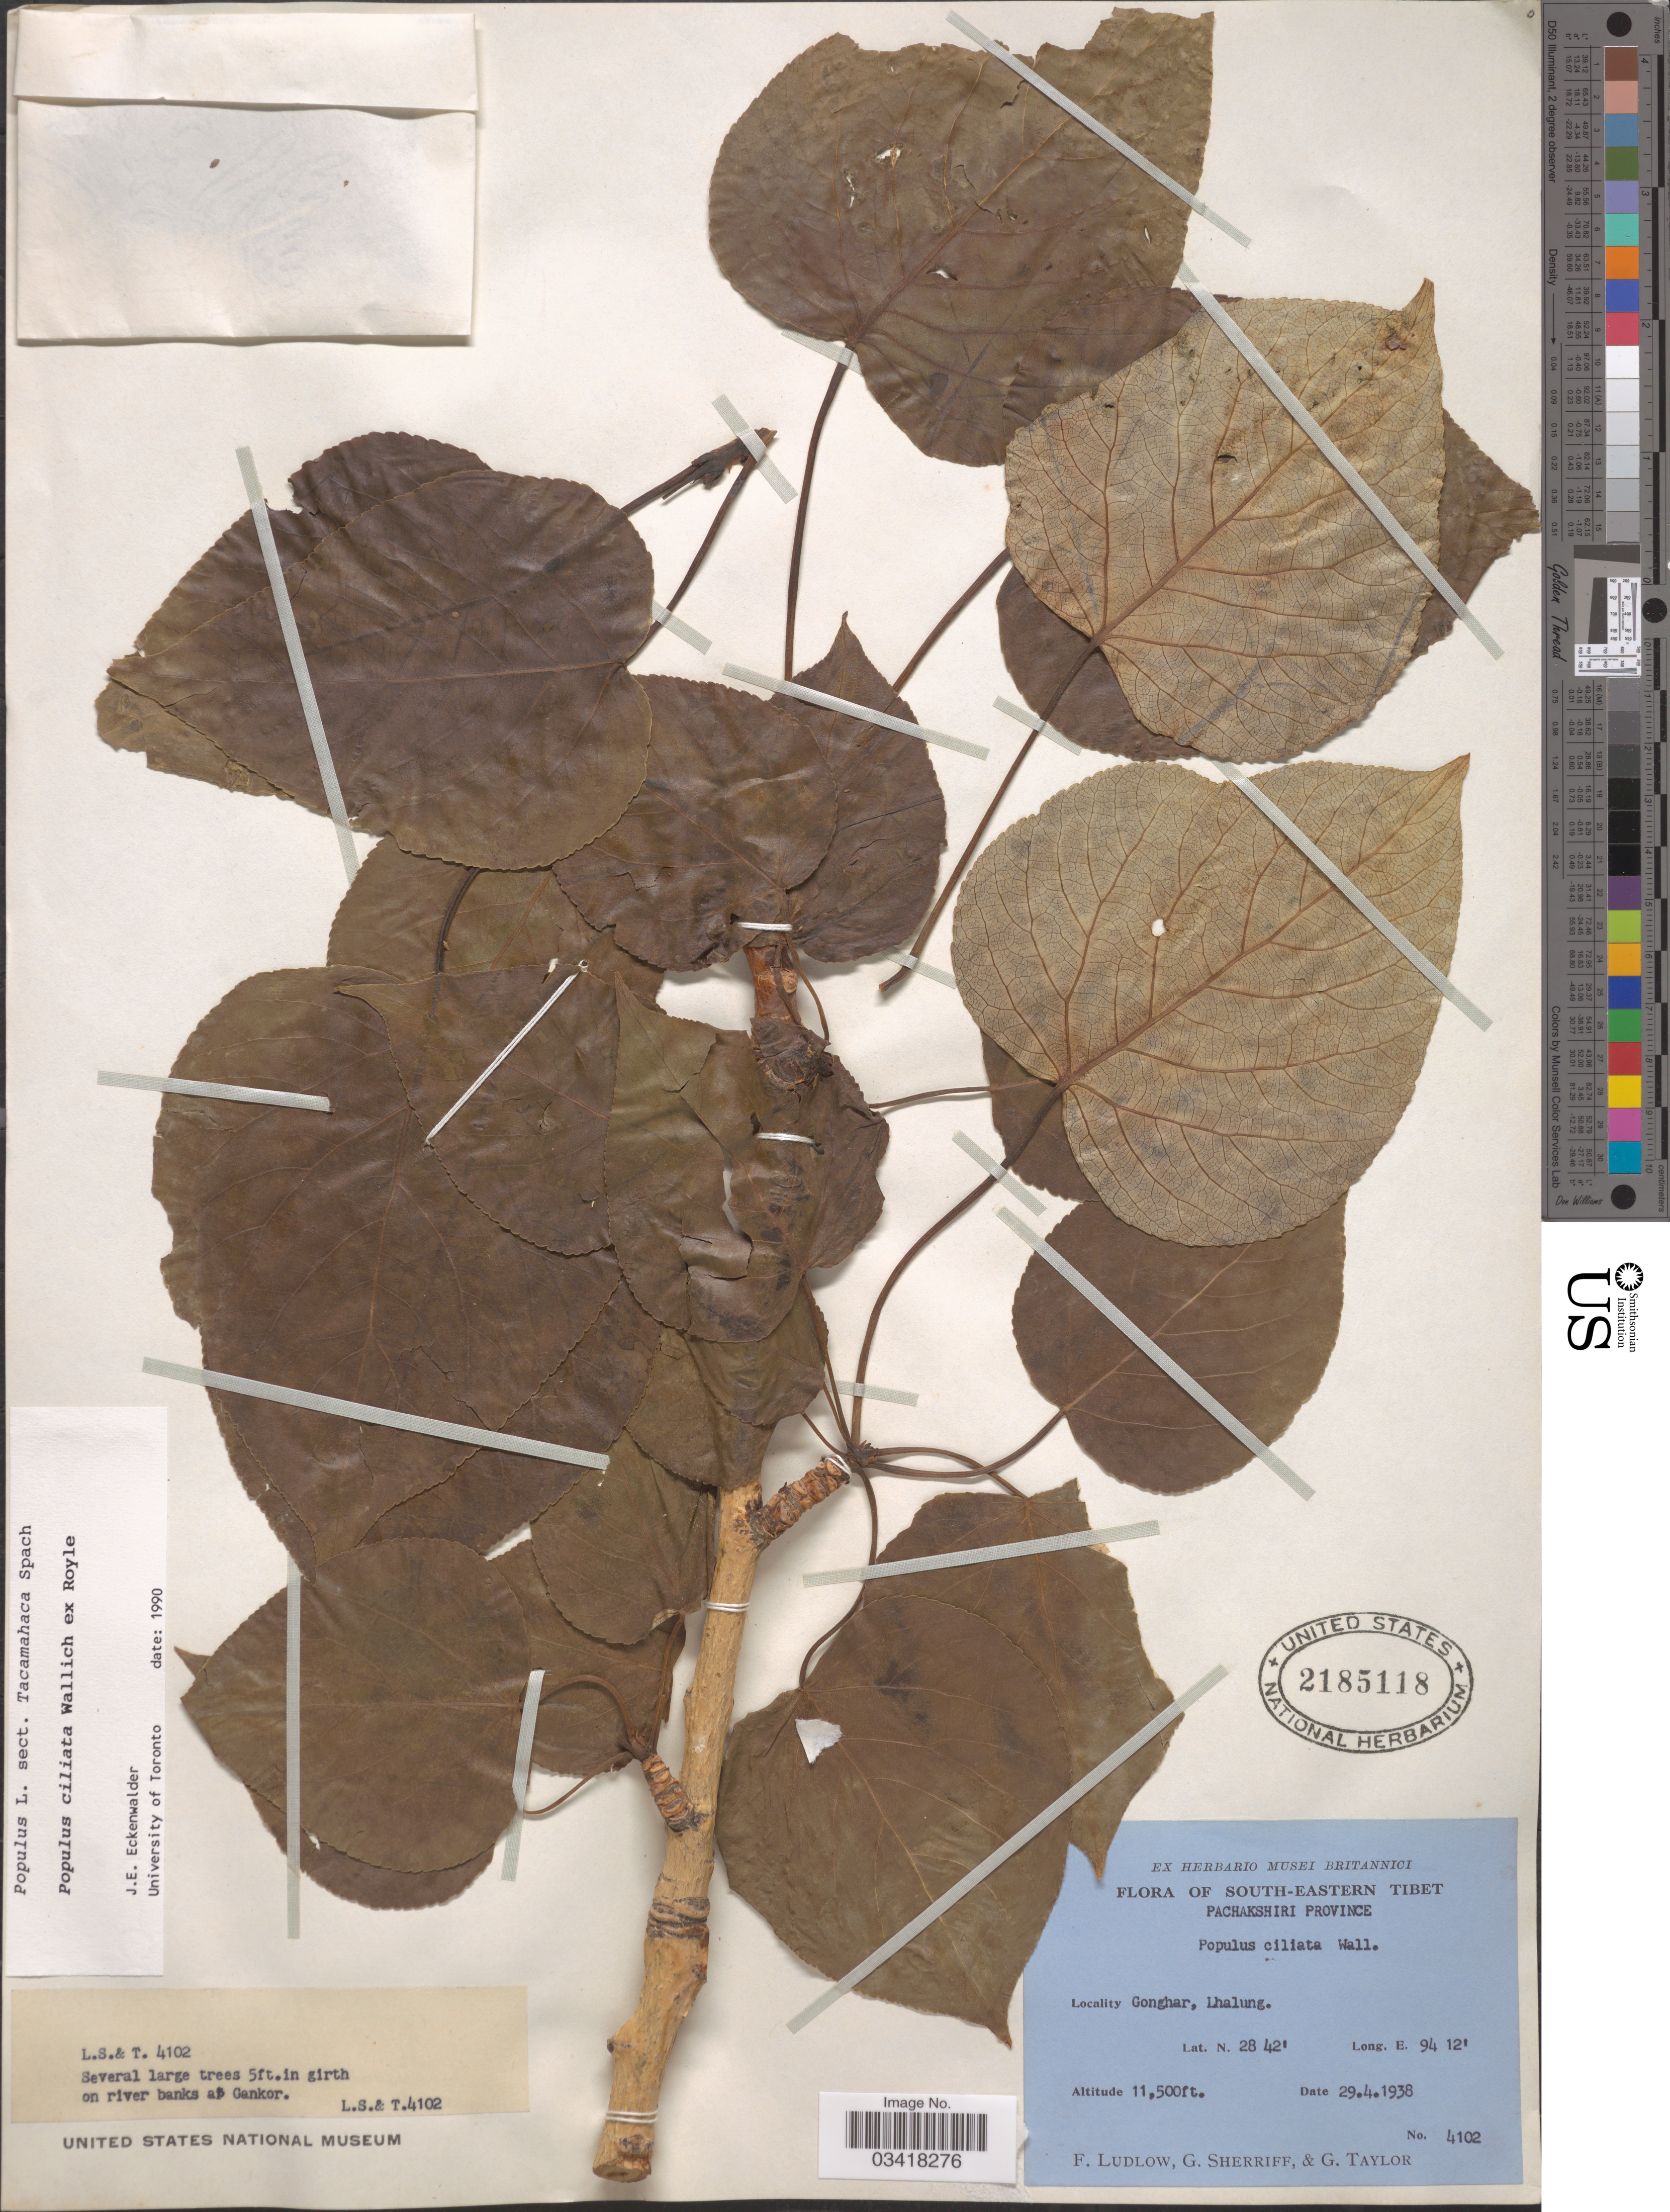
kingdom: Plantae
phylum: Tracheophyta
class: Magnoliopsida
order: Malpighiales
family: Salicaceae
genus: Populus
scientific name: Populus ciliata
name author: Wall. ex Royle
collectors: F. Ludlow, G. Sherriff & G. Taylor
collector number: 4102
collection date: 1938-04-29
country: China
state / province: Xizang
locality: South-Eastern Tibet. Pachakshiri Province. Gonghar, Lhalung. On river banks at Gankor.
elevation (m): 3505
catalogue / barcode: US 2185118